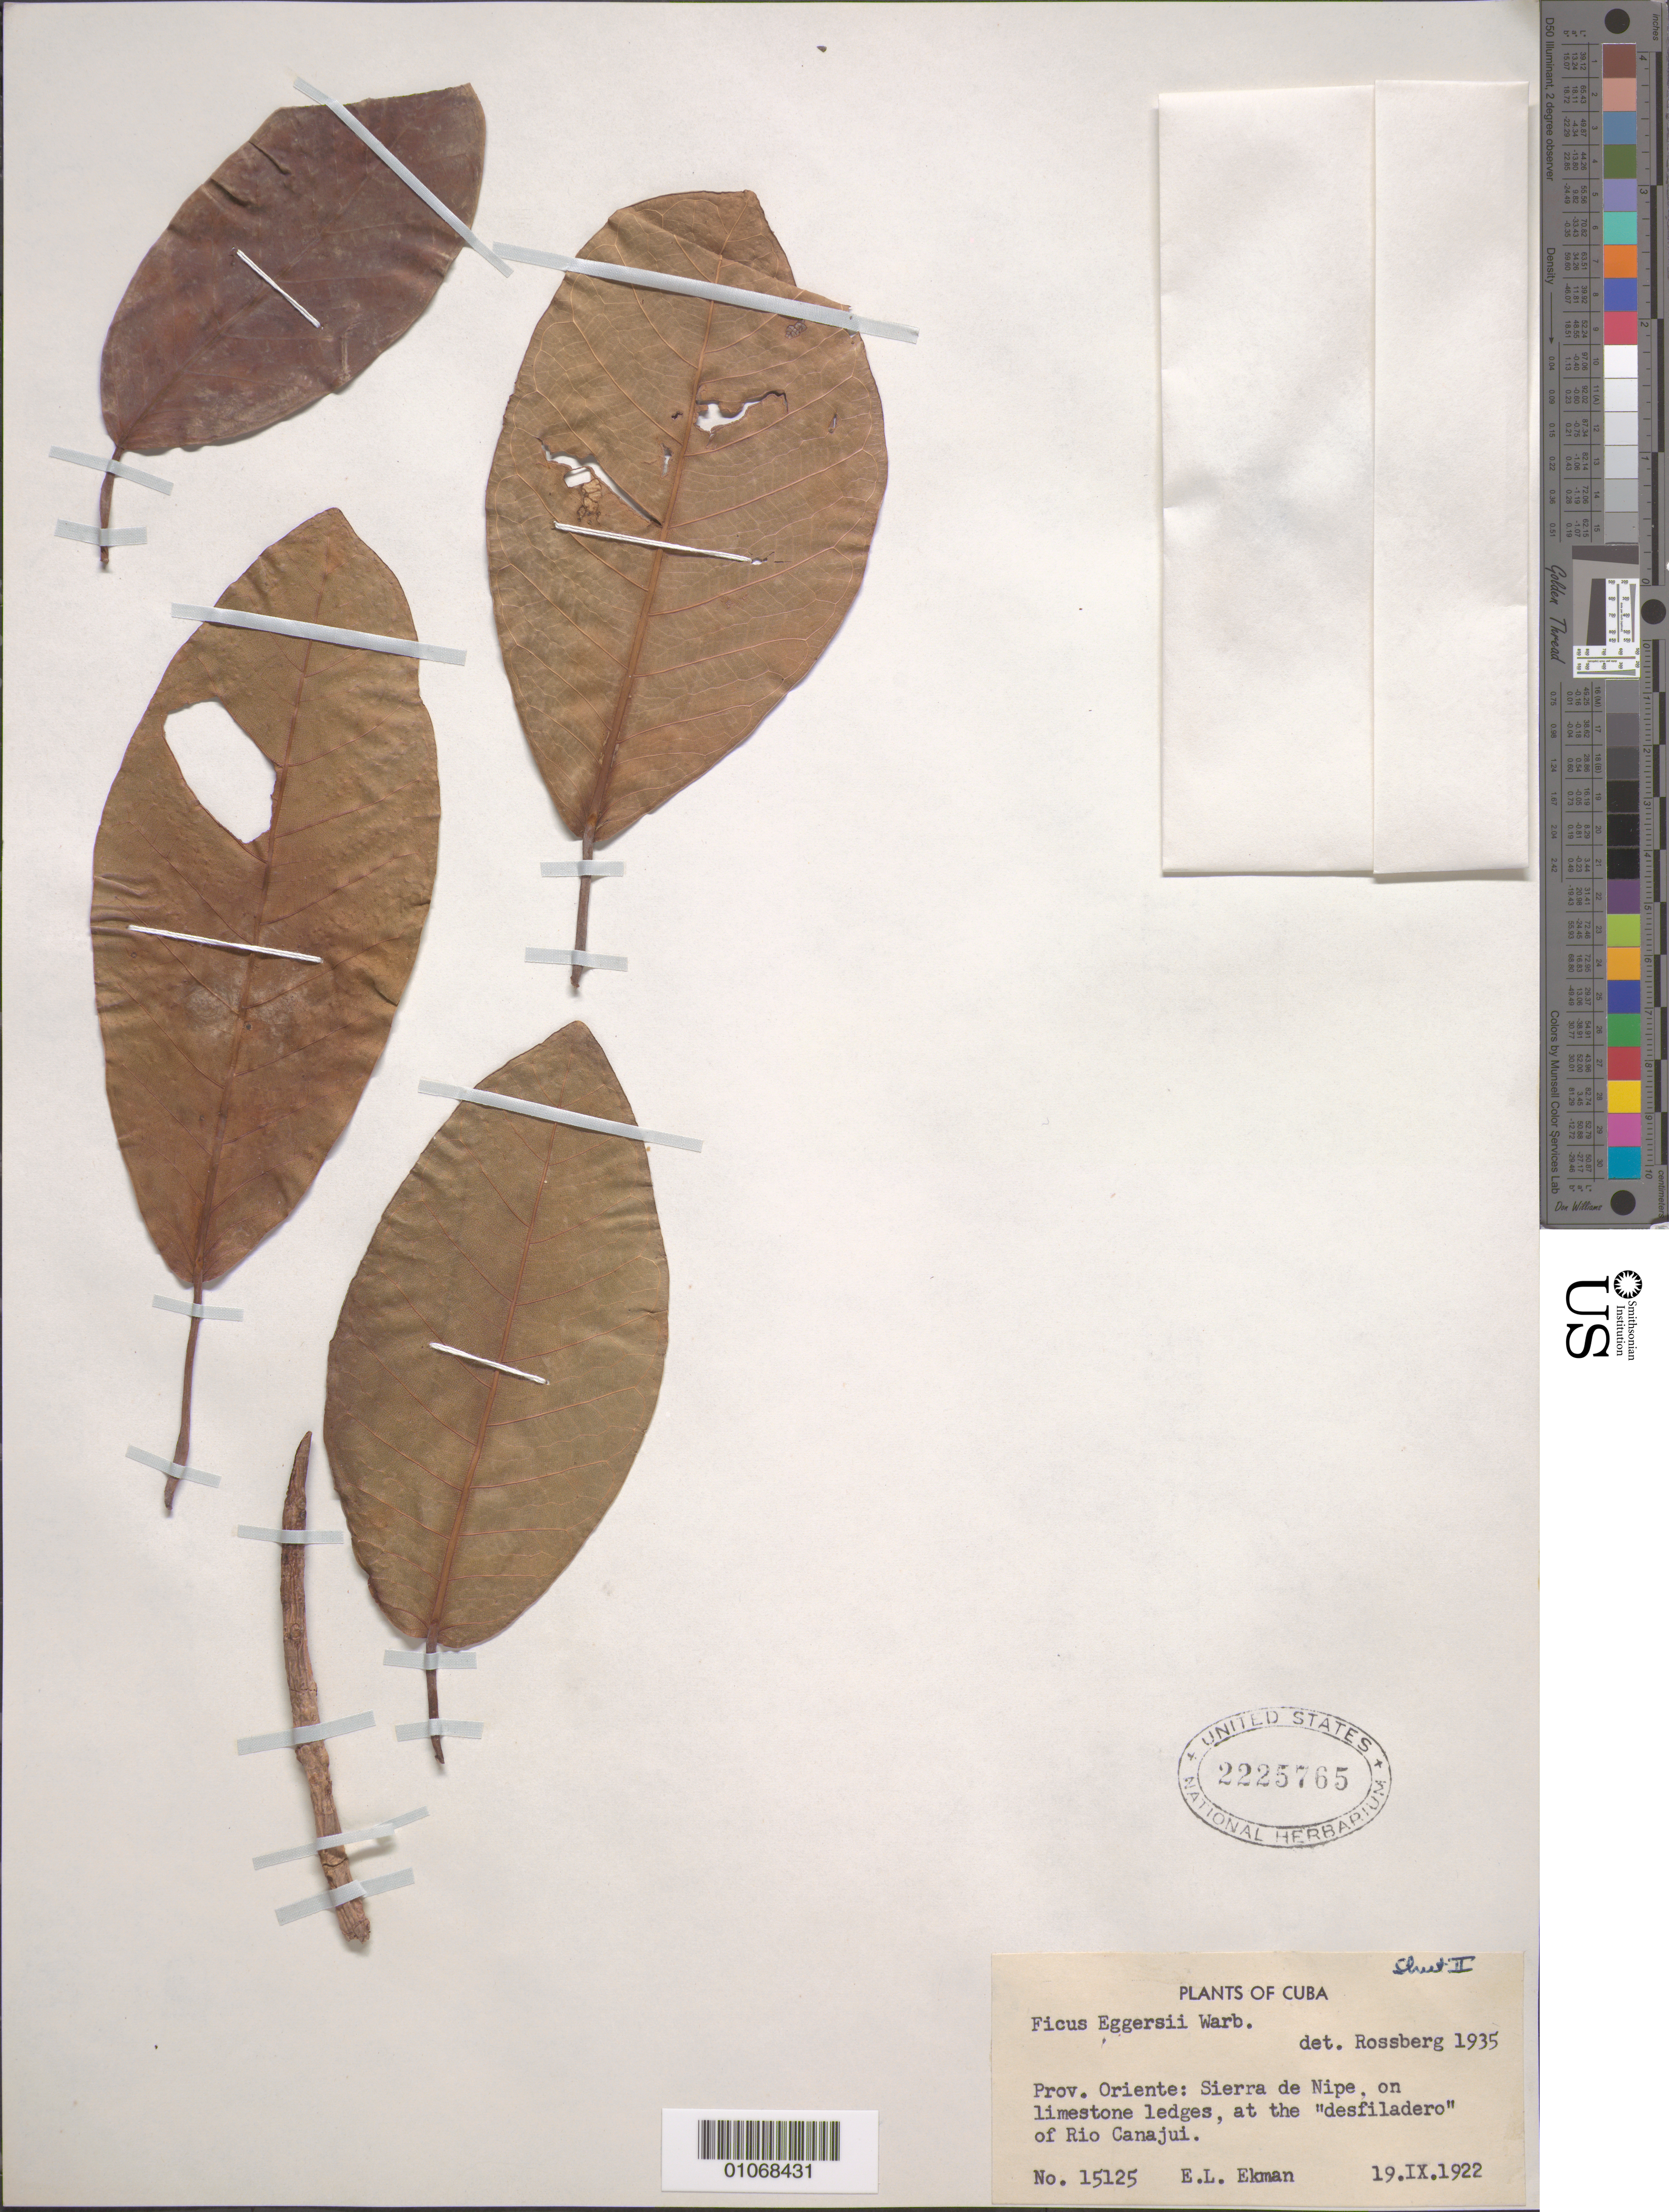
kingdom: Plantae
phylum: Tracheophyta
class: Magnoliopsida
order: Rosales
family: Moraceae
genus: Ficus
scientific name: Ficus trigonata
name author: L.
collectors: E. L. Ekman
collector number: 15125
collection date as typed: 19 Sep 1922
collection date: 1922-09-19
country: Cuba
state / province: Holguín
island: Cuba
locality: Sierra de Nipe, on Limestone ledges, at the desfiladero of rio Canajui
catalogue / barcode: US 2225765